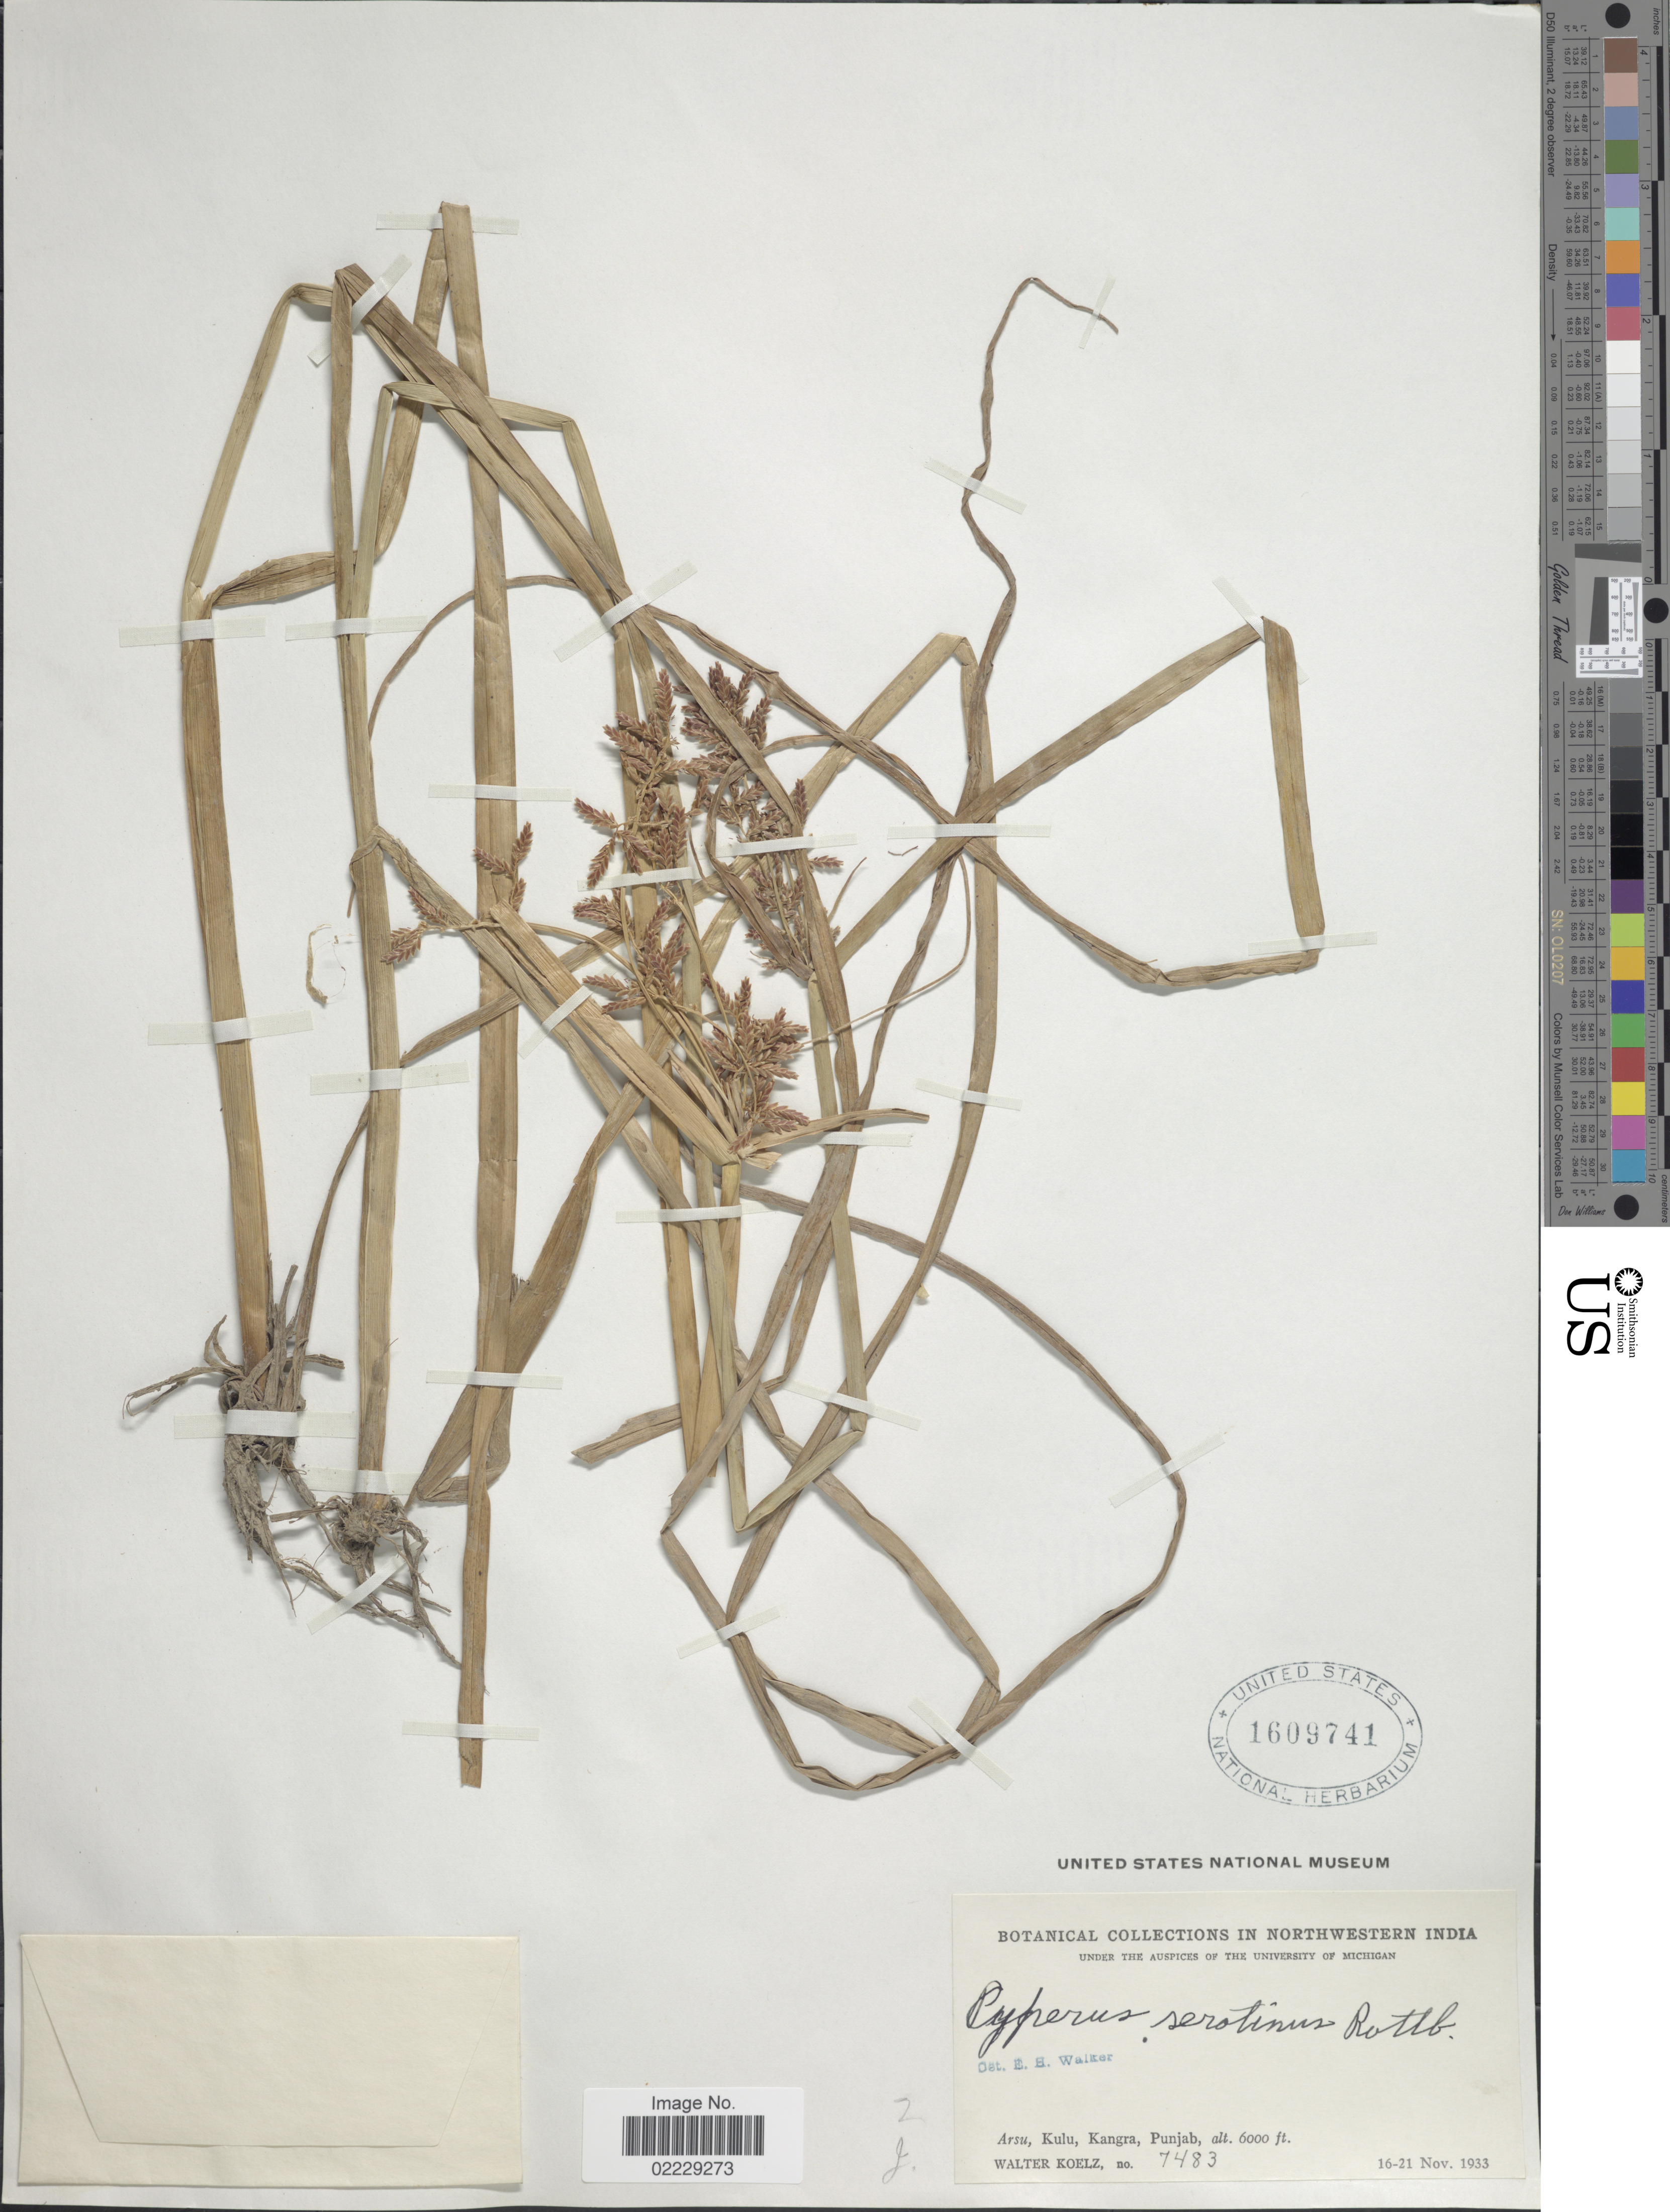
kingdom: Plantae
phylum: Tracheophyta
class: Liliopsida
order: Poales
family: Cyperaceae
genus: Cyperus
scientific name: Cyperus serotinus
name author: Rottb.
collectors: W. N. Koelz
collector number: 7483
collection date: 1933-11-16/1933-11-21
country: India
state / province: Punjab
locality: Northwestern India, Arsu, Kulu, Kangra.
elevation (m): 1829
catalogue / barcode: US 1609741